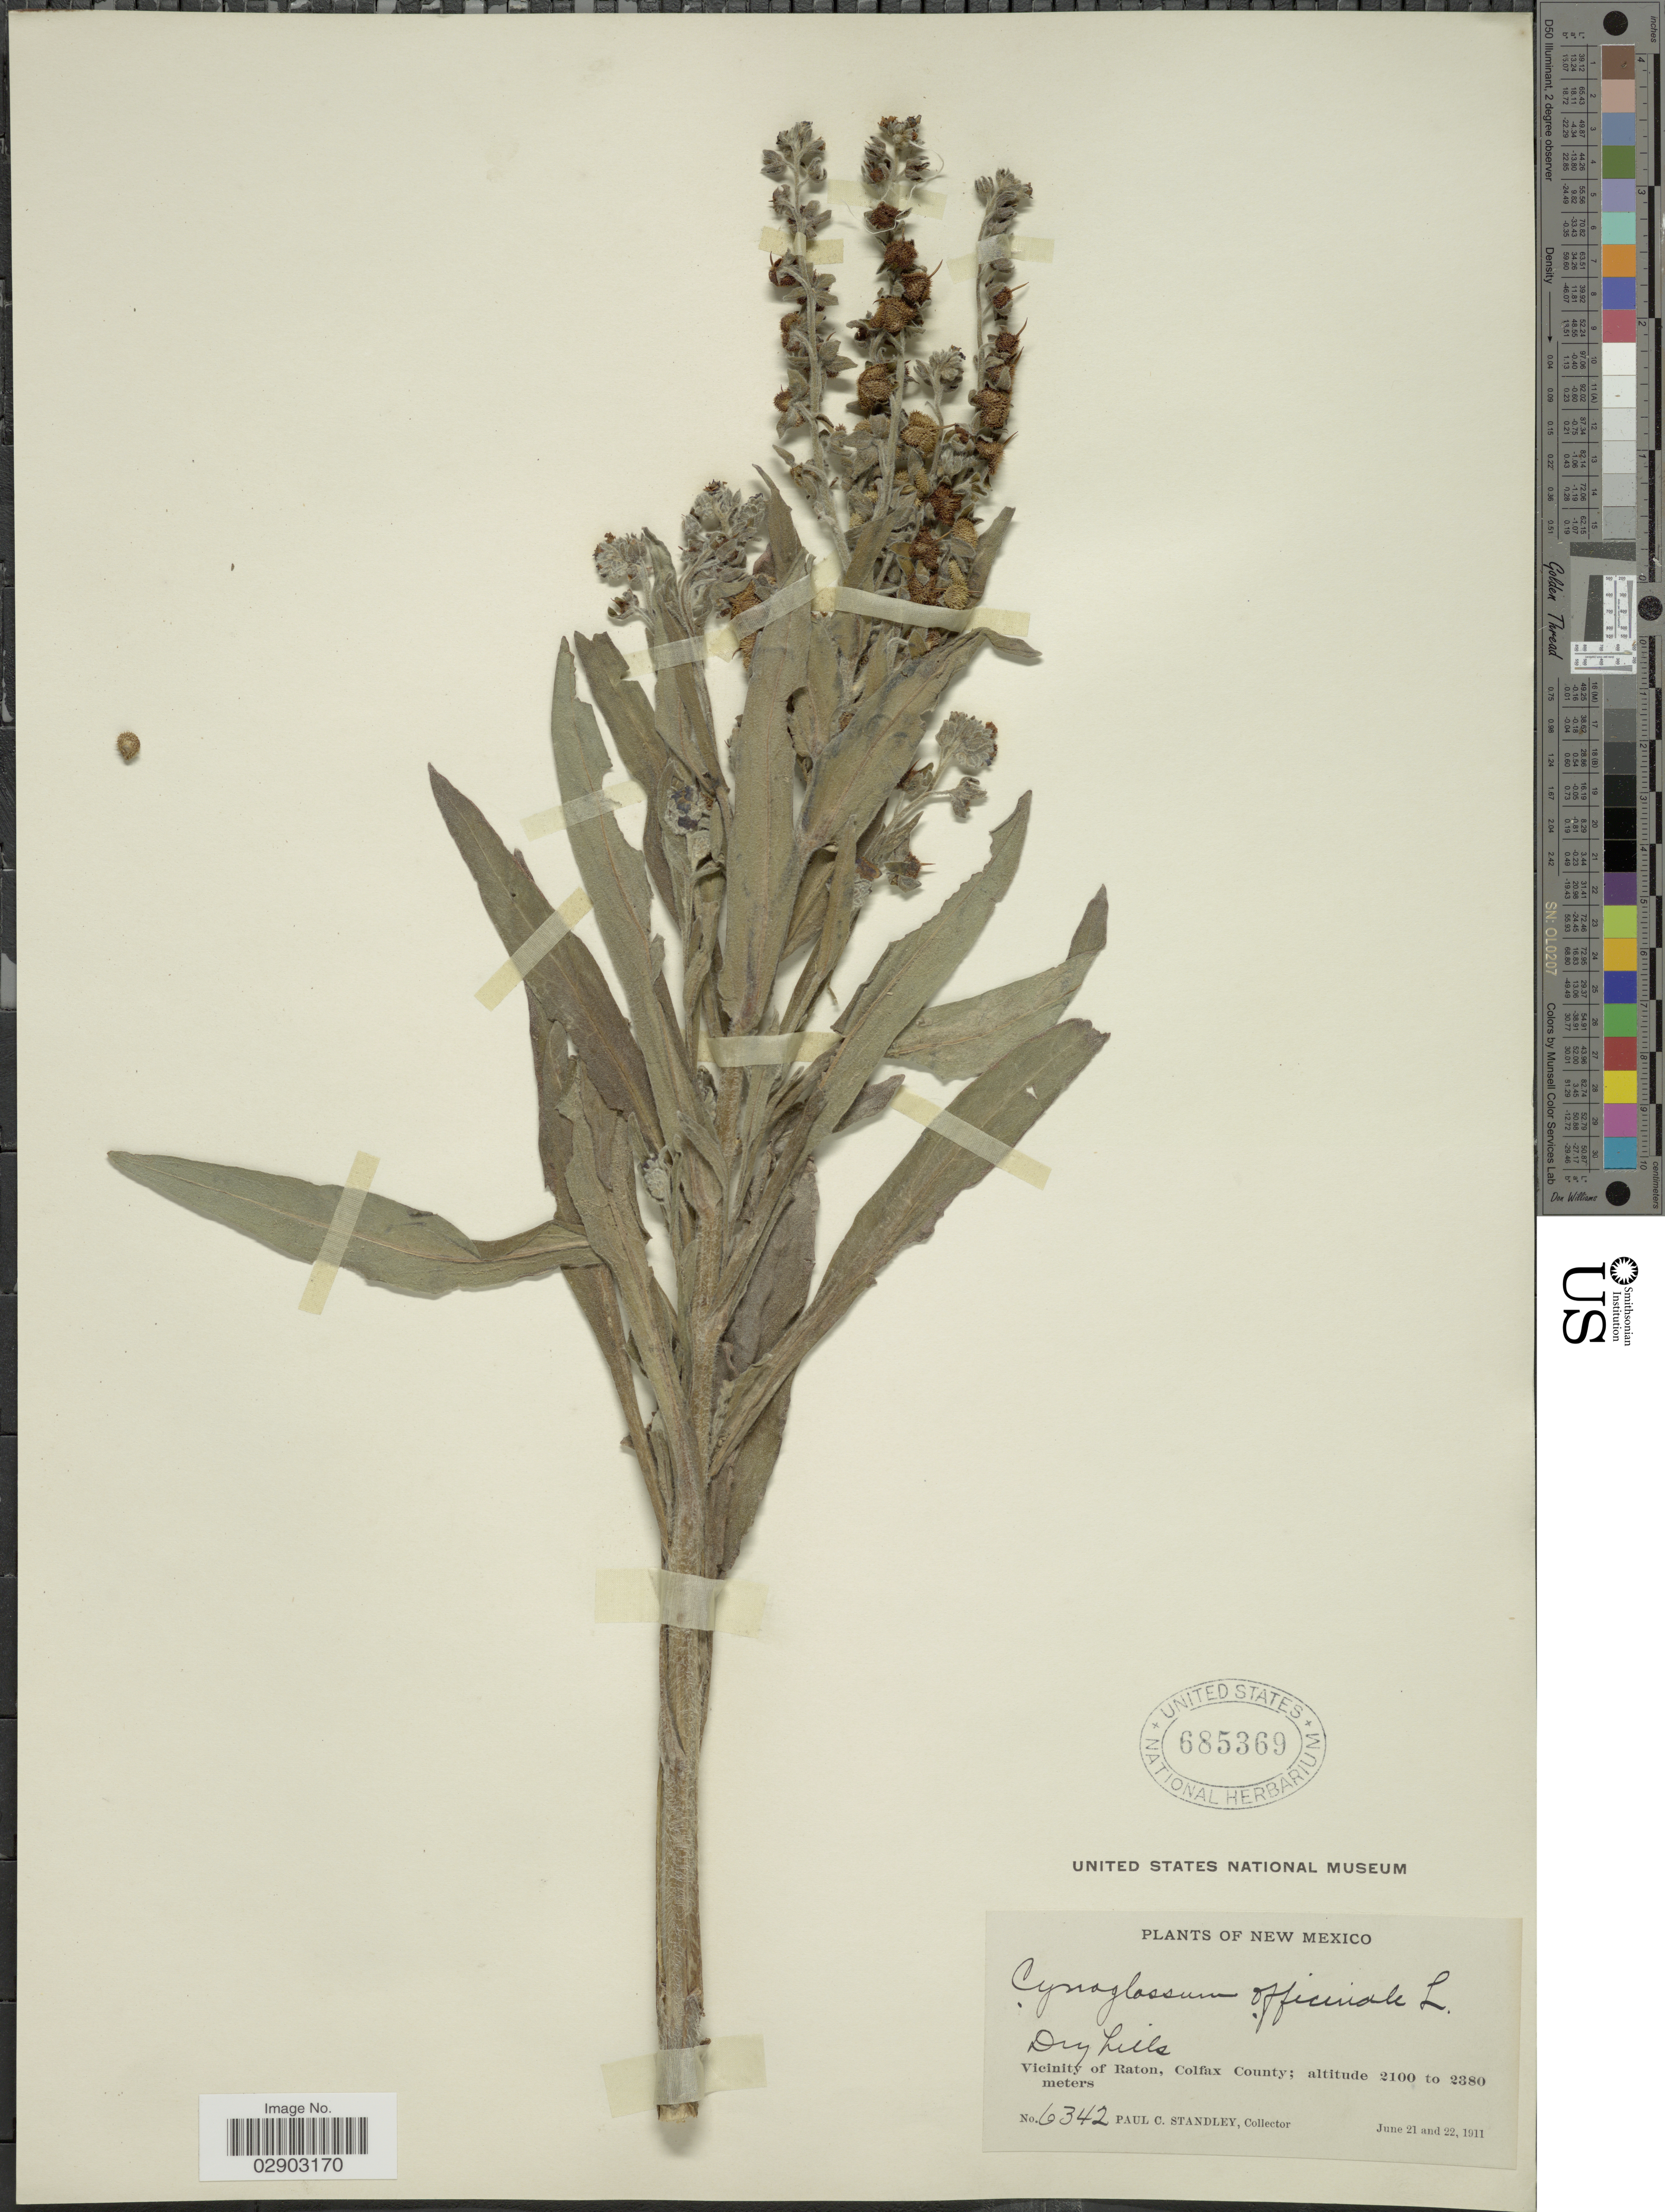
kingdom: Plantae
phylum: Tracheophyta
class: Magnoliopsida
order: Boraginales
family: Boraginaceae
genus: Cynoglossum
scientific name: Cynoglossum officinale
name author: L.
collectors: P. C. Standley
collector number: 6342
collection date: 1911-06-21/1911-06-22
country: United States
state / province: New Mexico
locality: Vicinity of Raton, Colfax County.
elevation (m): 2100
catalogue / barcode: US 685369